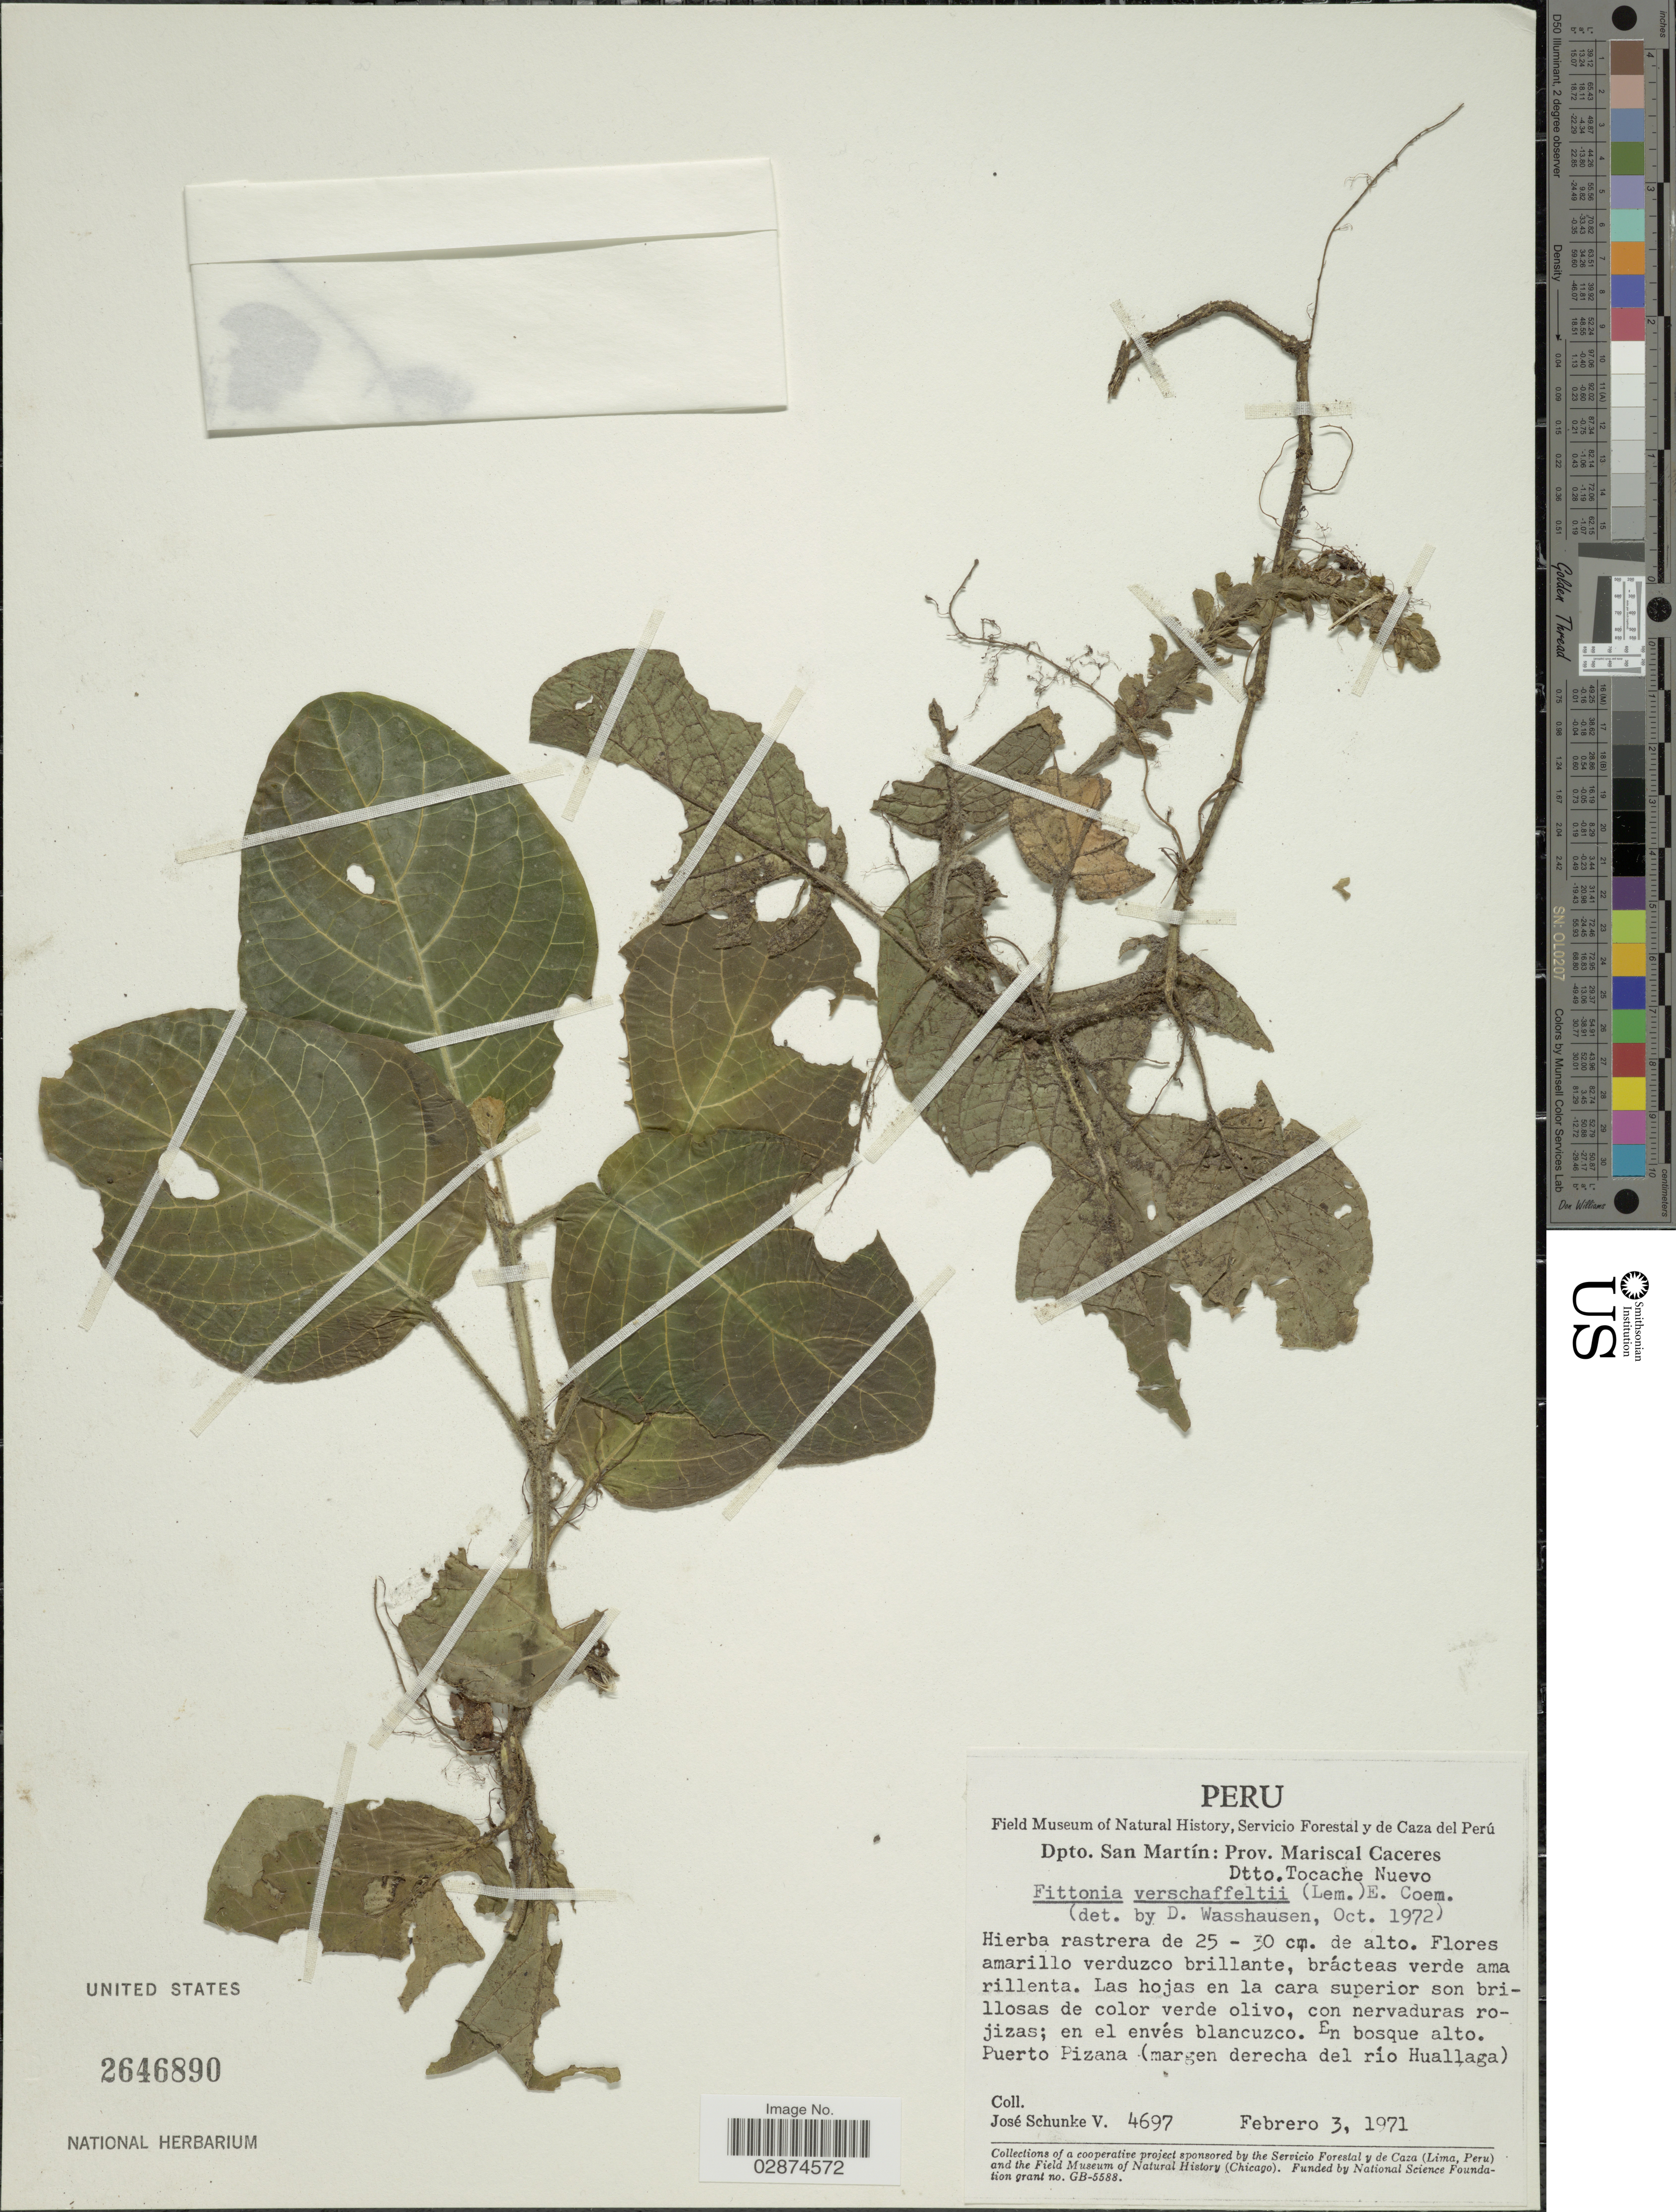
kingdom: Plantae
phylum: Tracheophyta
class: Magnoliopsida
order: Lamiales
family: Acanthaceae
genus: Fittonia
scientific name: Fittonia albivenis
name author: (Lindl. ex Veitch) Brummitt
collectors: J. Schunke Vigo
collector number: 4697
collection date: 1971-02-03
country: Peru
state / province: San Martín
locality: Dpto. San Martín: Prov. Mariscal Caceres Dtto. Tocache Nuevo. En bosque alto. Puerto Pizana (margen derecha del río Huallaga).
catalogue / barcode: US 2646890